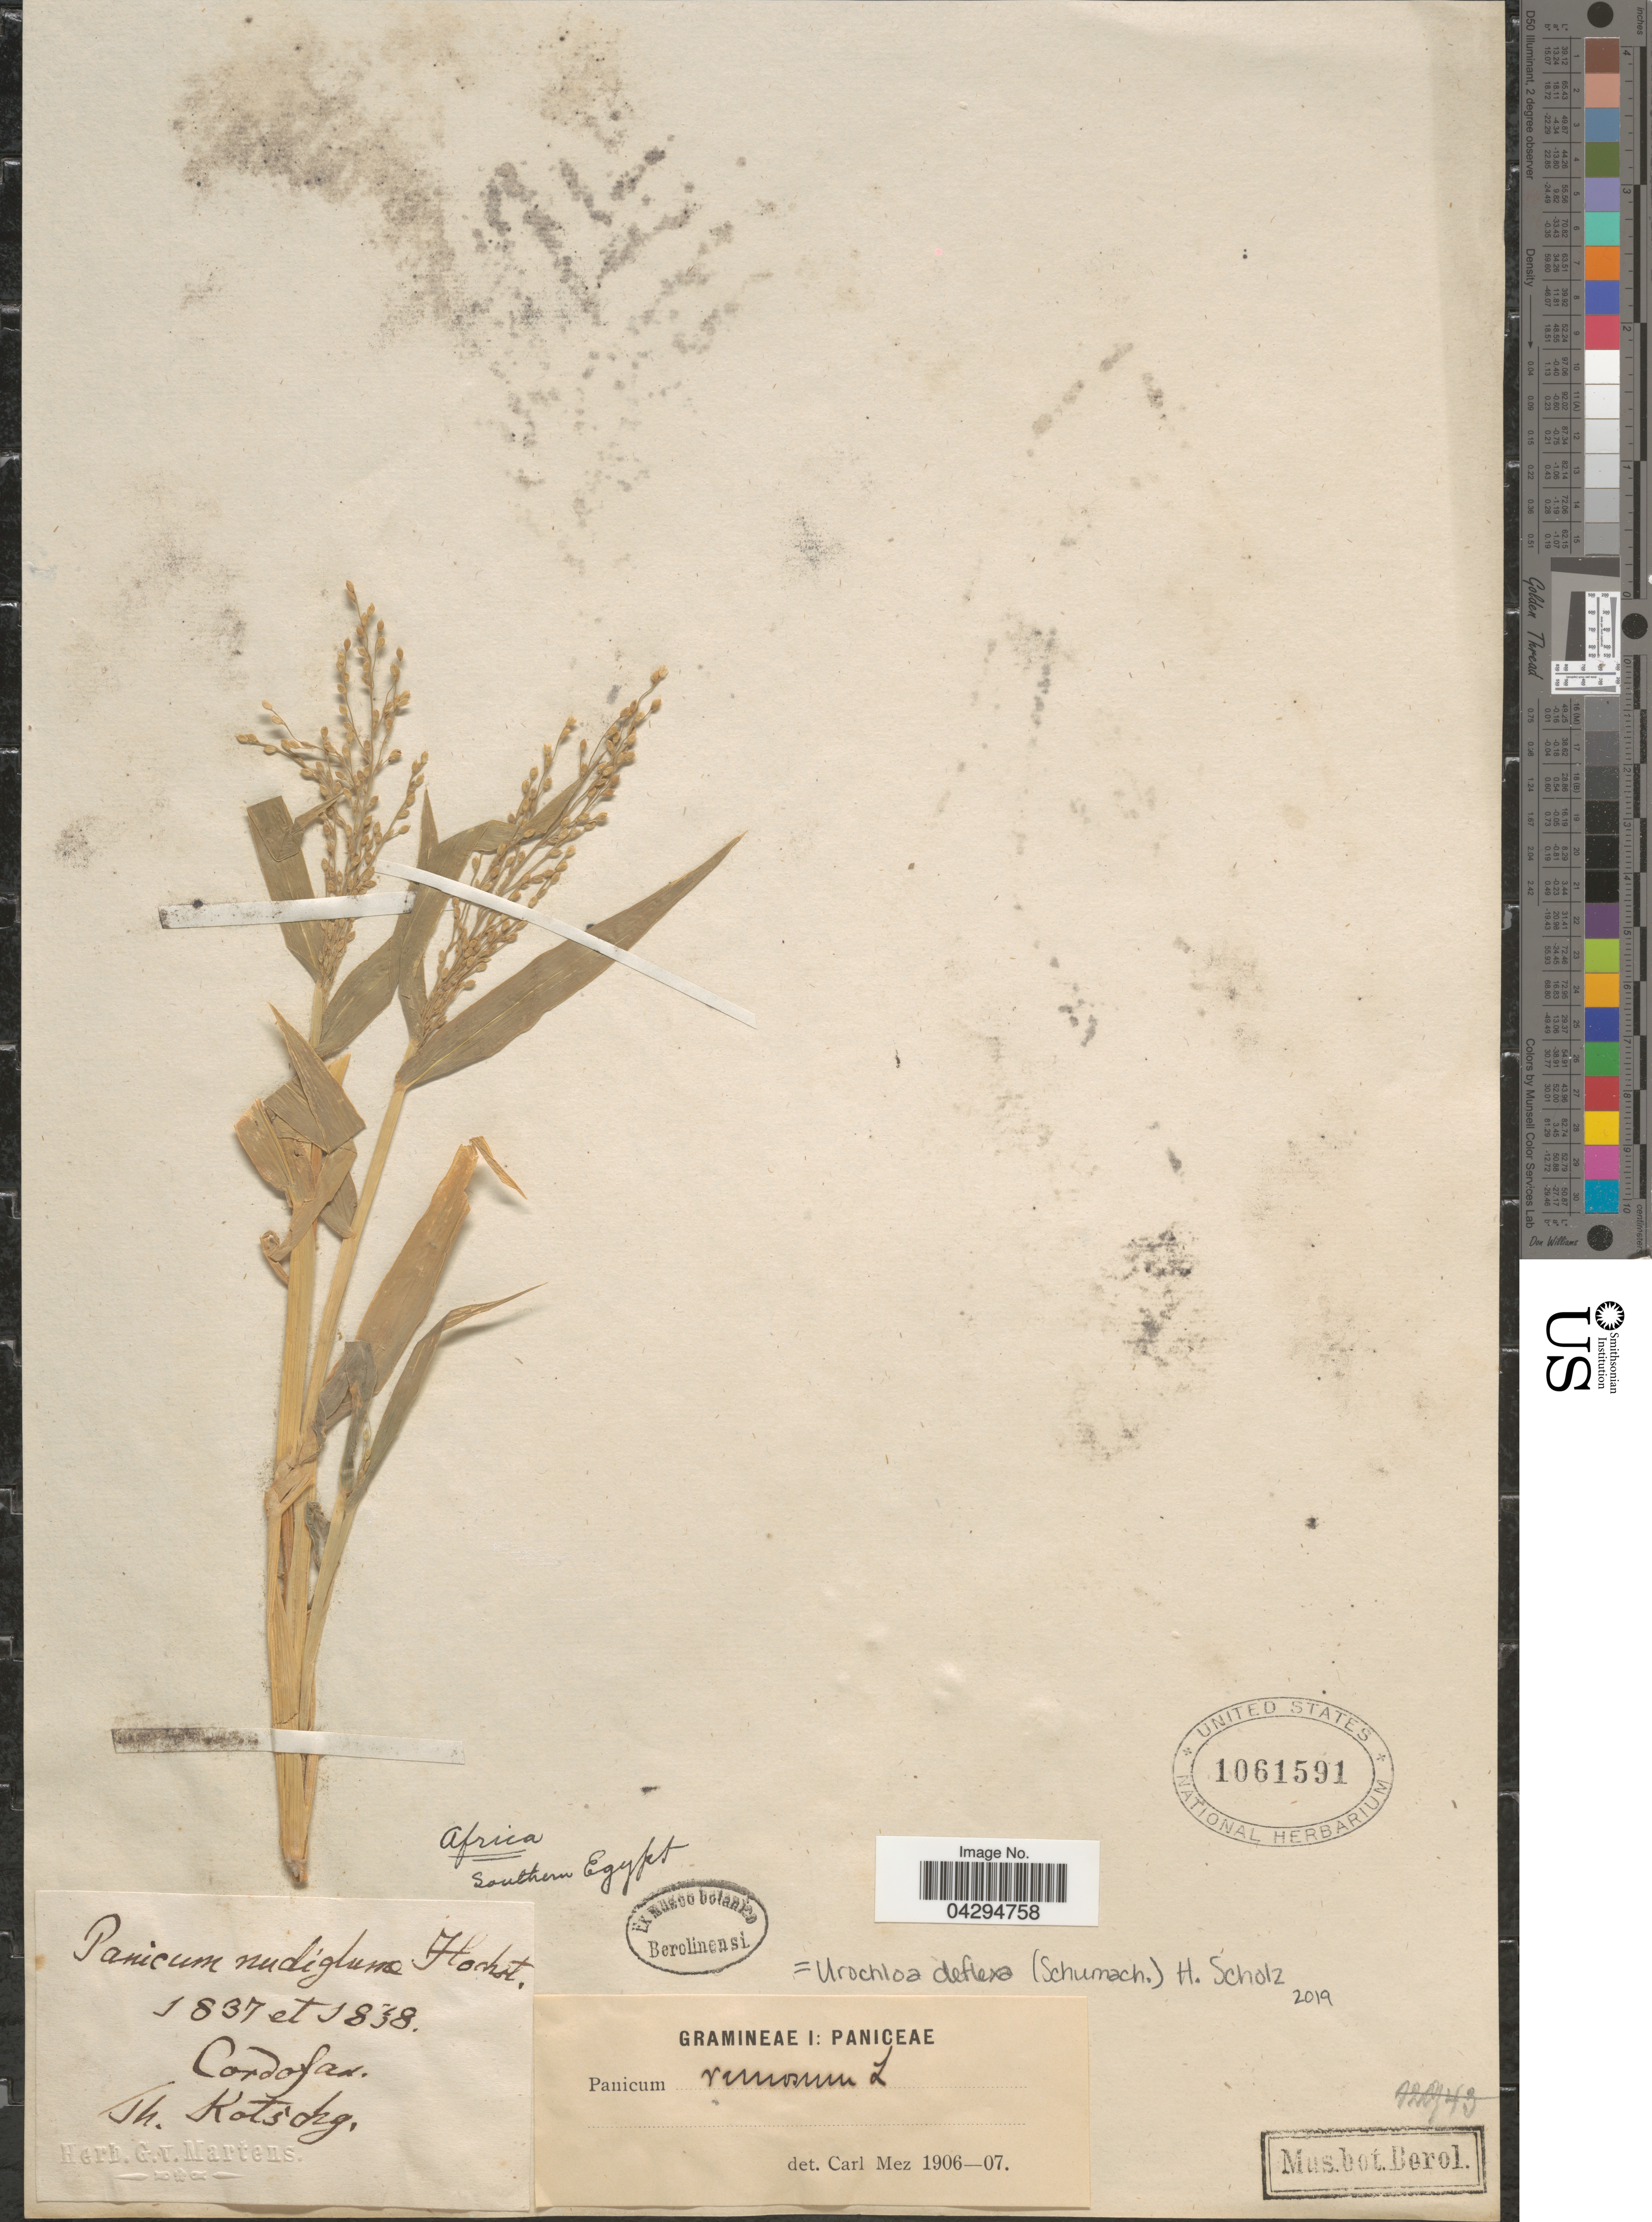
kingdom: Plantae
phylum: Tracheophyta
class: Liliopsida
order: Poales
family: Poaceae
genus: Urochloa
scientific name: Urochloa deflexa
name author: (Schumach.) H. Scholz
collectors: K. G. Kotschy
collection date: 1837/1838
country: Egypt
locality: Cordofan. Southern Egypt.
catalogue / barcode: US 1061591